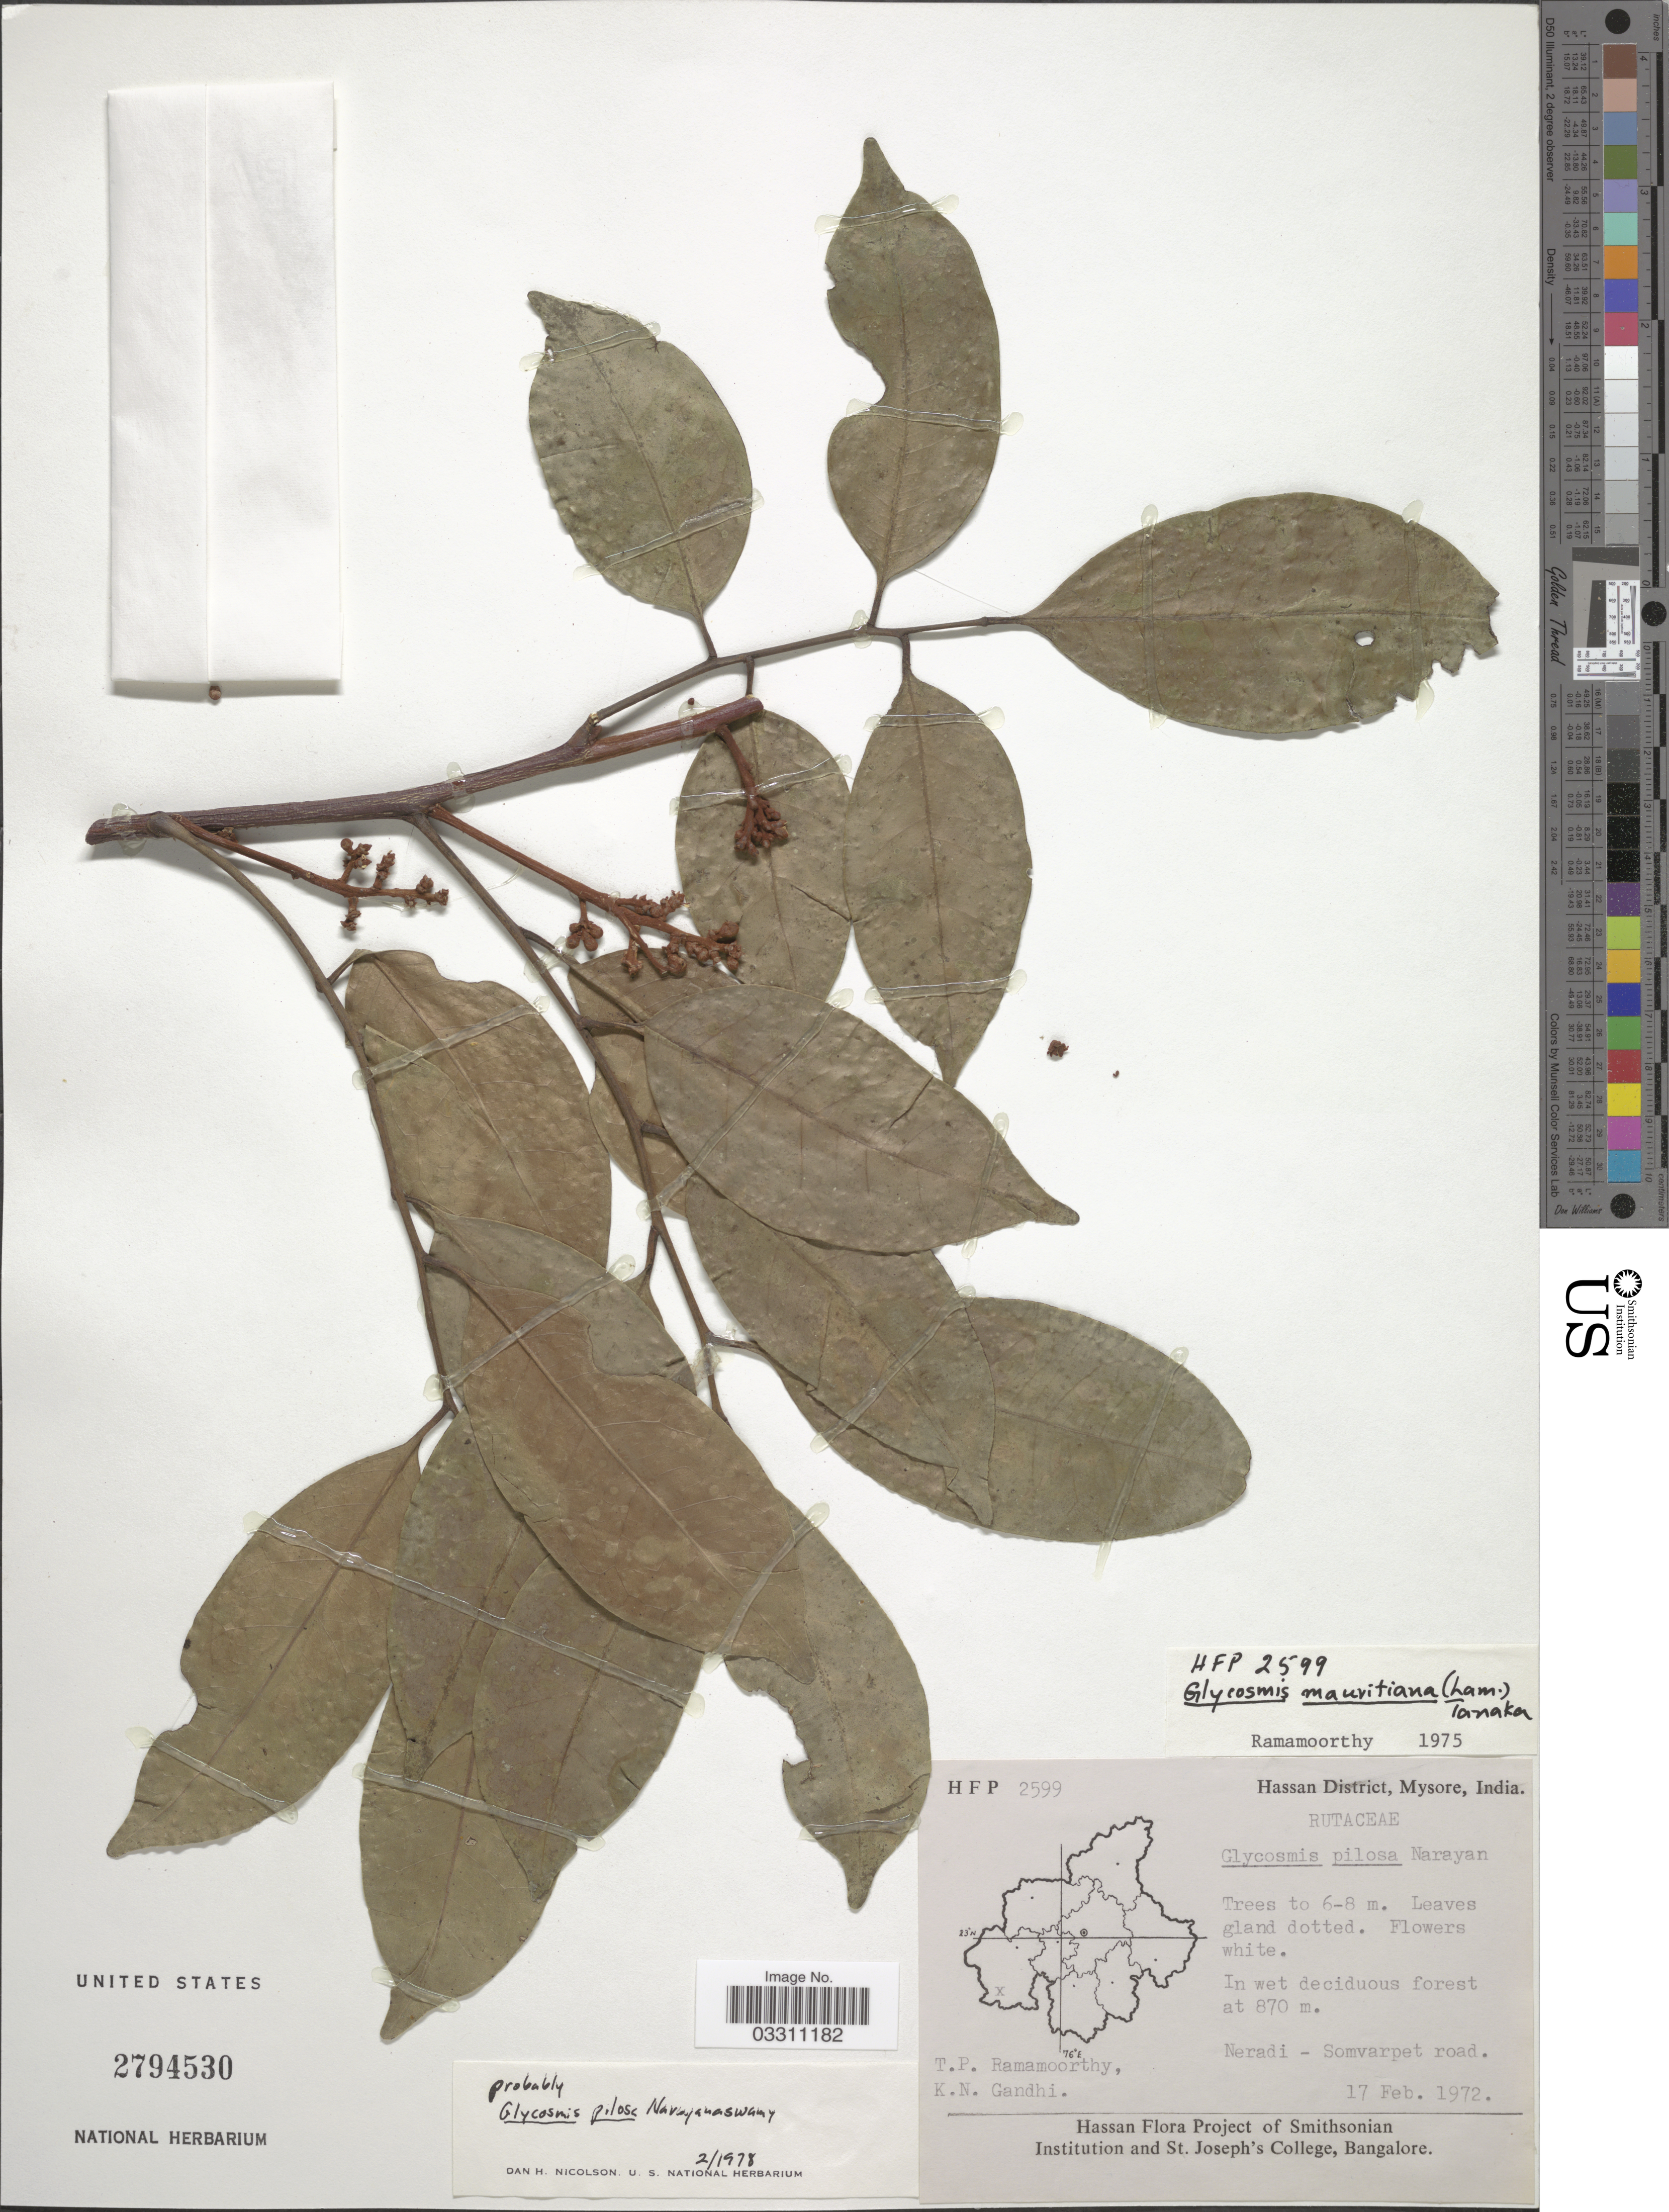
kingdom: Plantae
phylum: Tracheophyta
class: Magnoliopsida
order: Sapindales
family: Rutaceae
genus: Glycosmis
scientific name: Glycosmis pilosa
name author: V. Naray.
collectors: T. P. Ramamoorthy & K. N. Gandhi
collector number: HFP2599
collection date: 1972-02-17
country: India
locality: Hassan District, Mysore. Neradi - Somvarpet road.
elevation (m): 870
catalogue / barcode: US 2794530